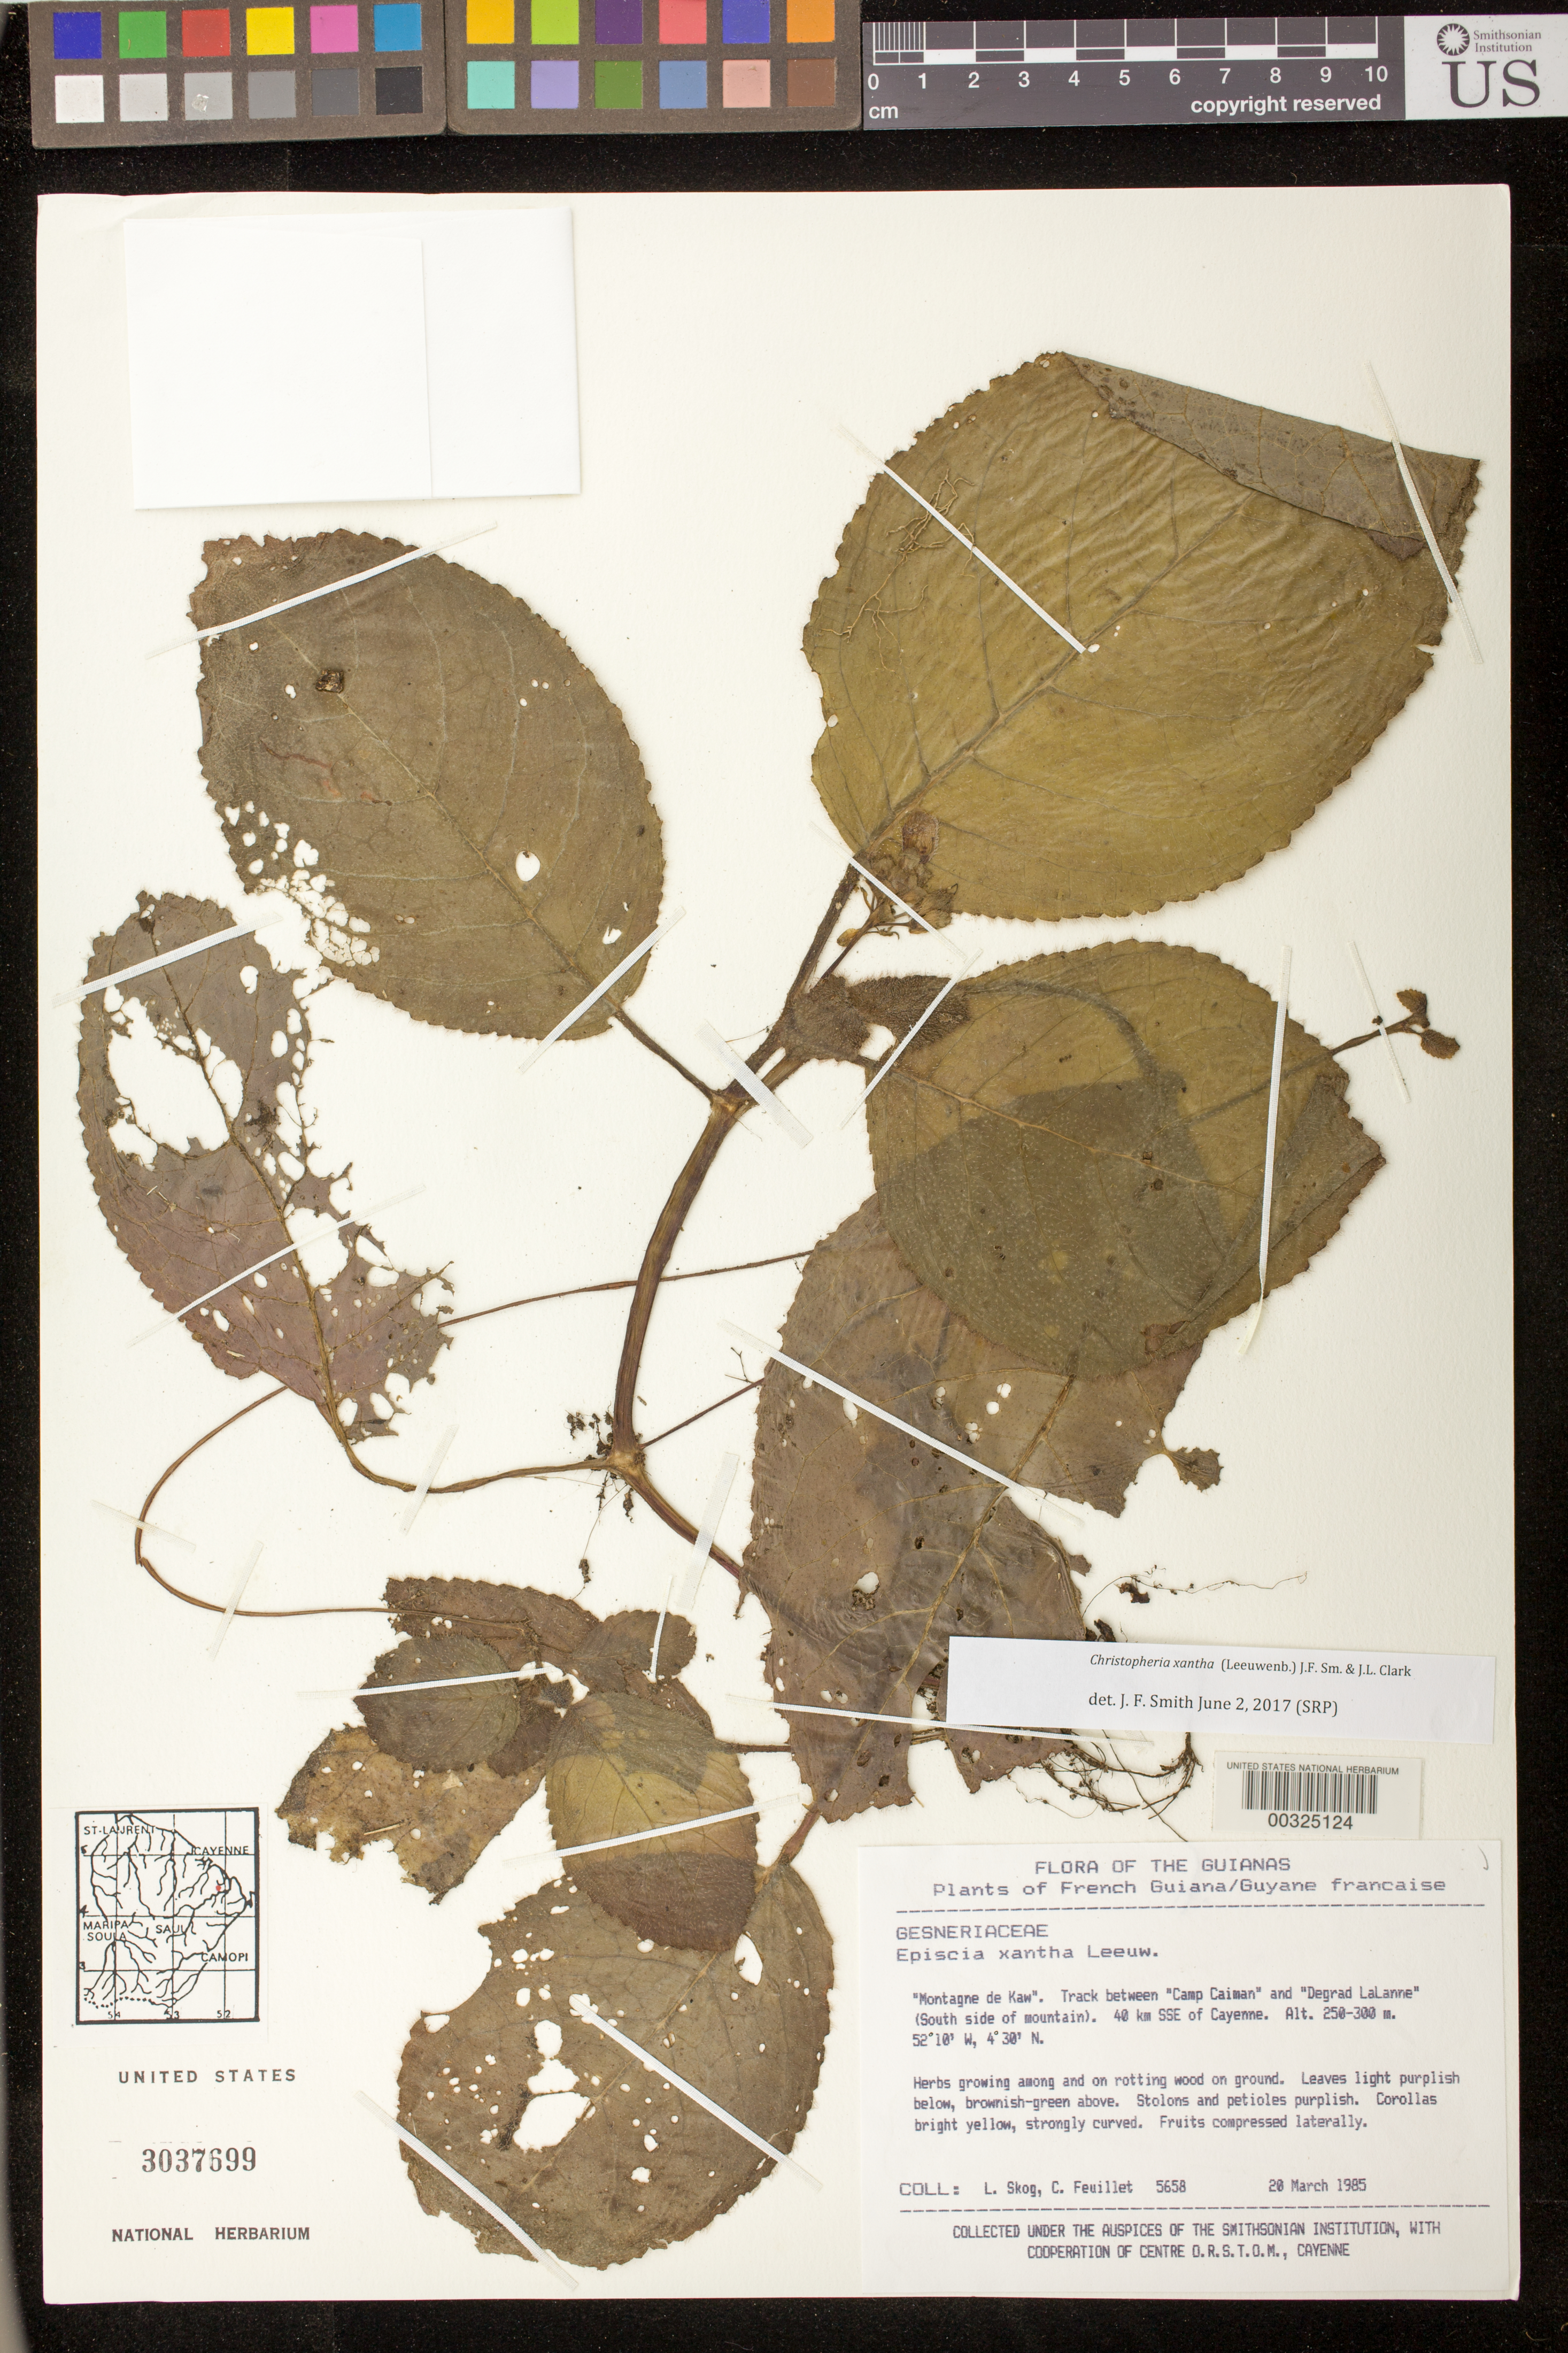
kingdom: Plantae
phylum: Tracheophyta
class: Magnoliopsida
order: Lamiales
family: Gesneriaceae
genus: Christopheria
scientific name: Christopheria xantha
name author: (Leeuwenb.) J.F. Sm. & J.L. Clark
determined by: Smith, J. F.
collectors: L. E. Skog & C. Feuillet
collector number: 5658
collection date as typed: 20 Mar 1985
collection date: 1985-03-20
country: French Guiana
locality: Montagne de Kaw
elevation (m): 250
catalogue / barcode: US 3037699